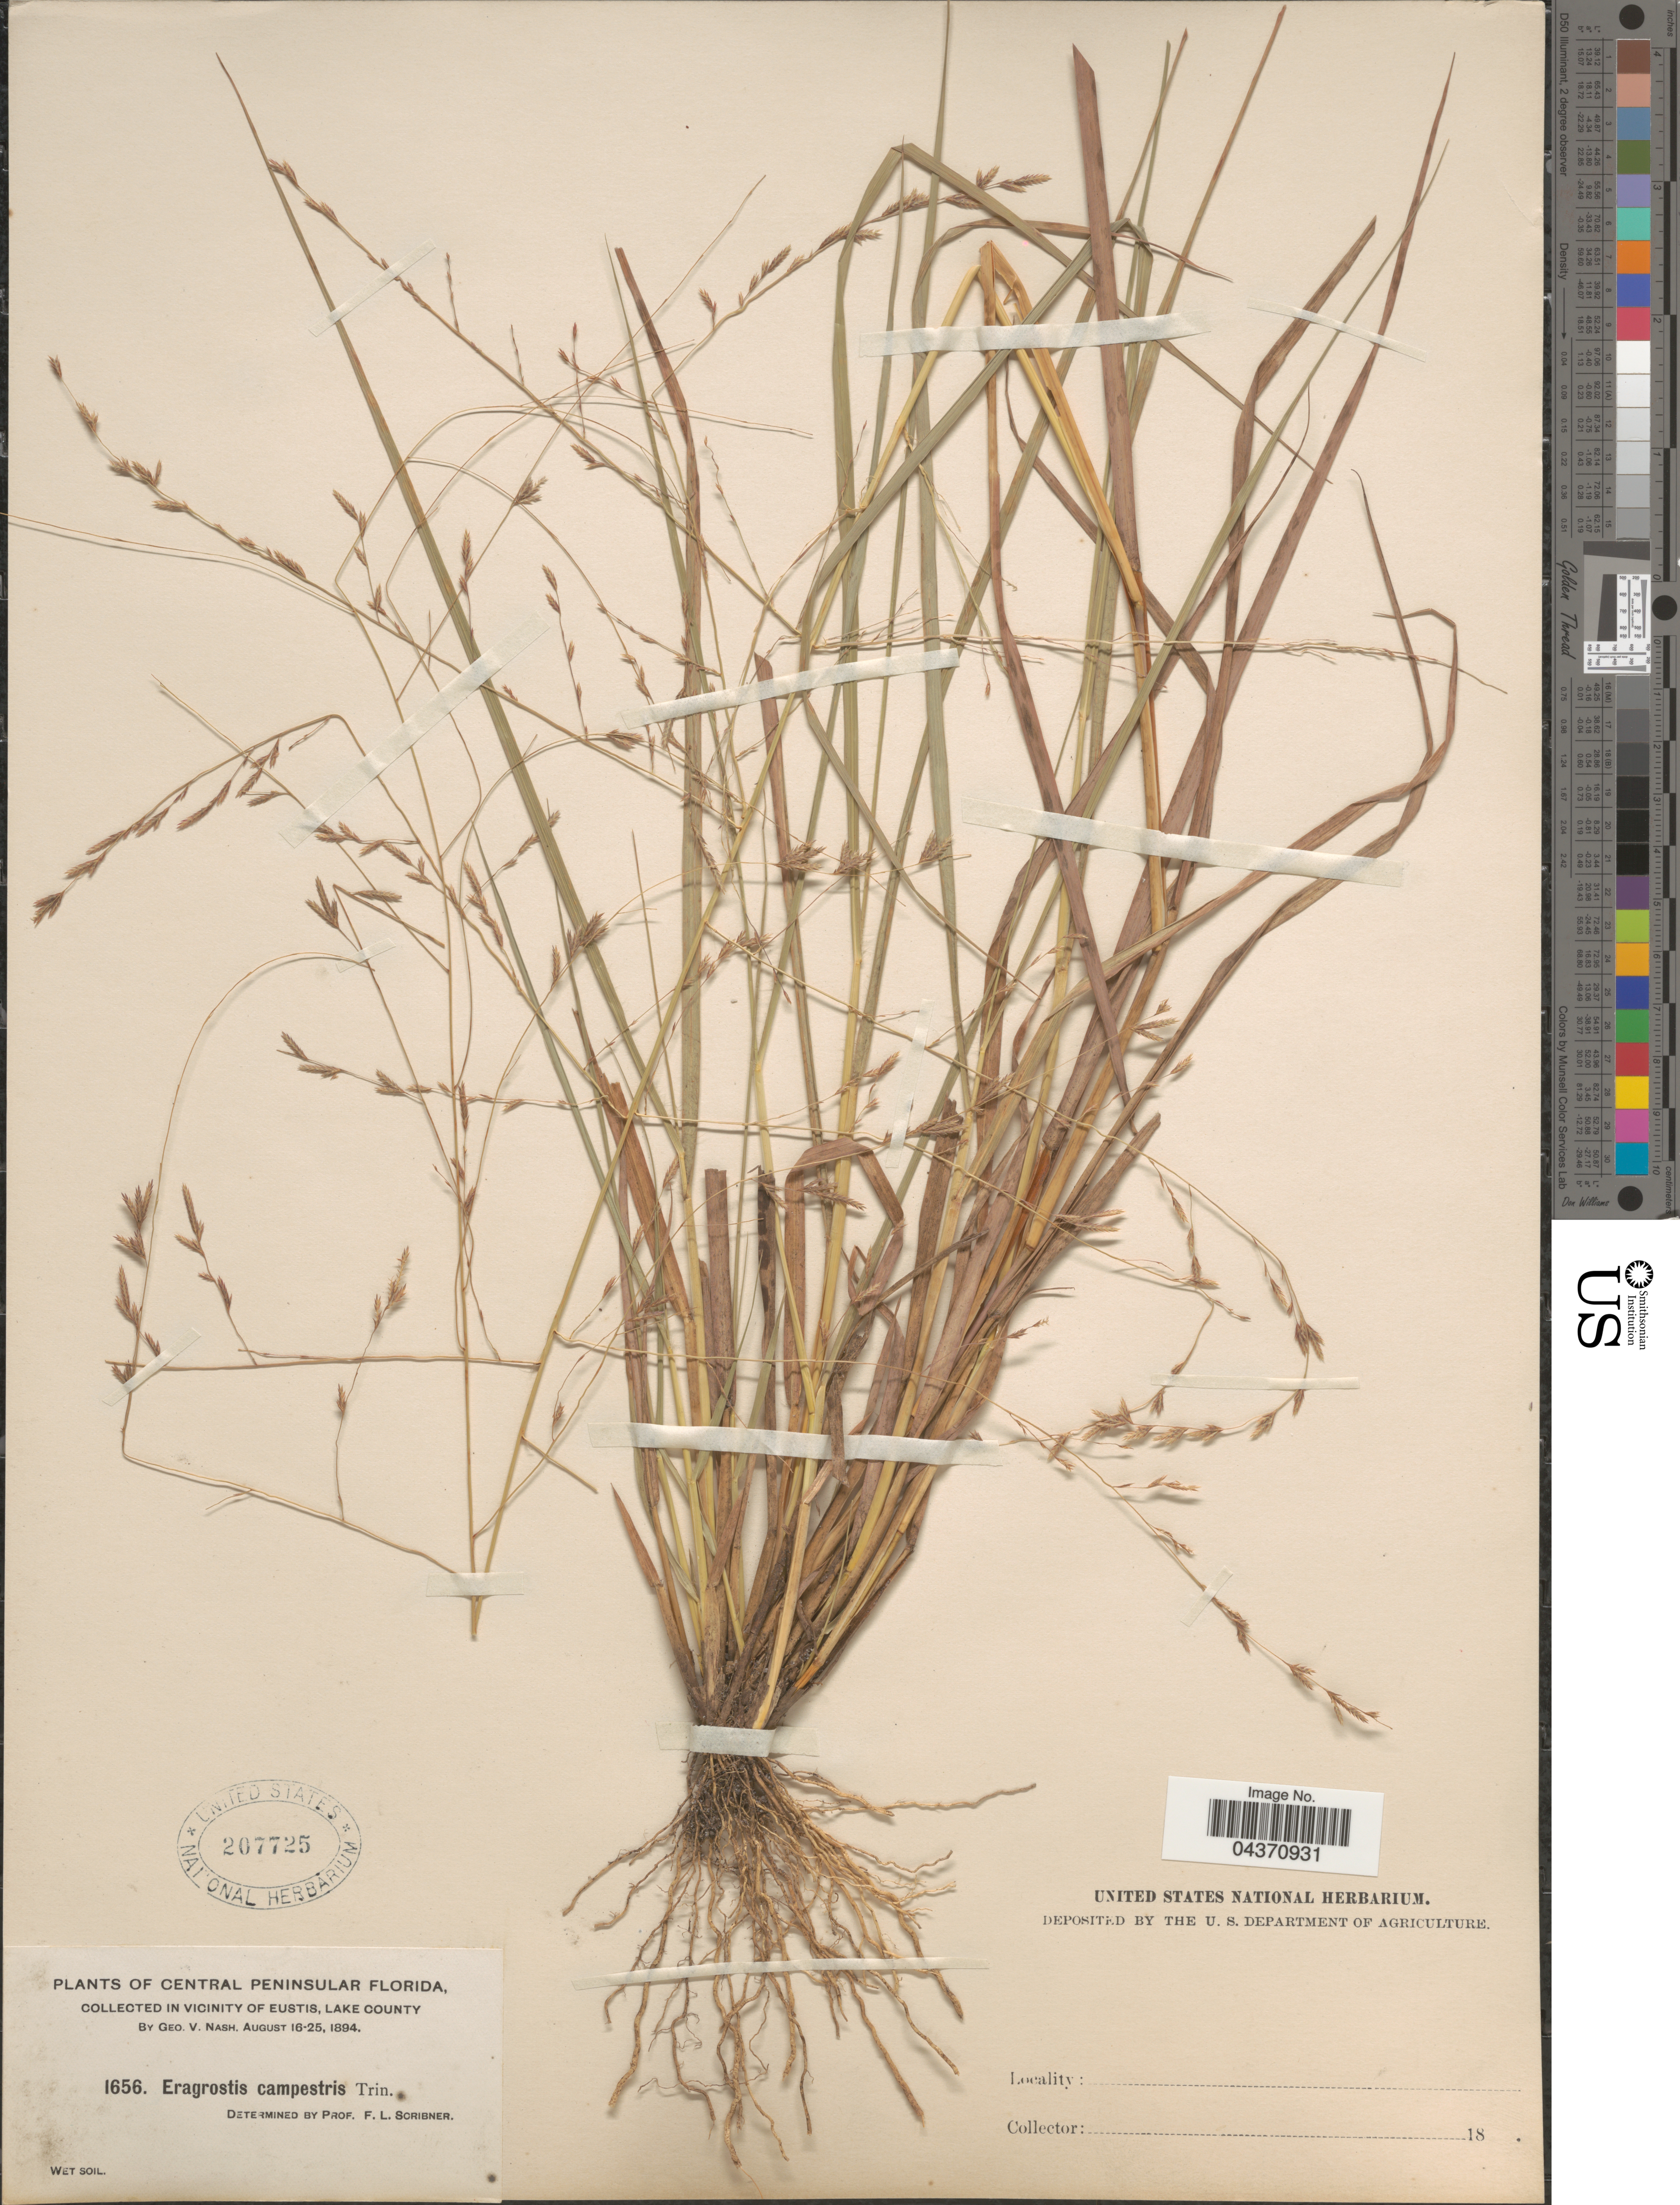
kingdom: Plantae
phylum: Tracheophyta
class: Liliopsida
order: Poales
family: Poaceae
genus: Eragrostis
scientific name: Eragrostis refracta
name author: (Muhl.) Scribn.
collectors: G. V. Nash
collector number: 1656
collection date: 1894-08-16/1894-08-25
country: United States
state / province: Florida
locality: Central Peninsular Florida, in vicinity of Eustis, Lake County.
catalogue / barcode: US 207725